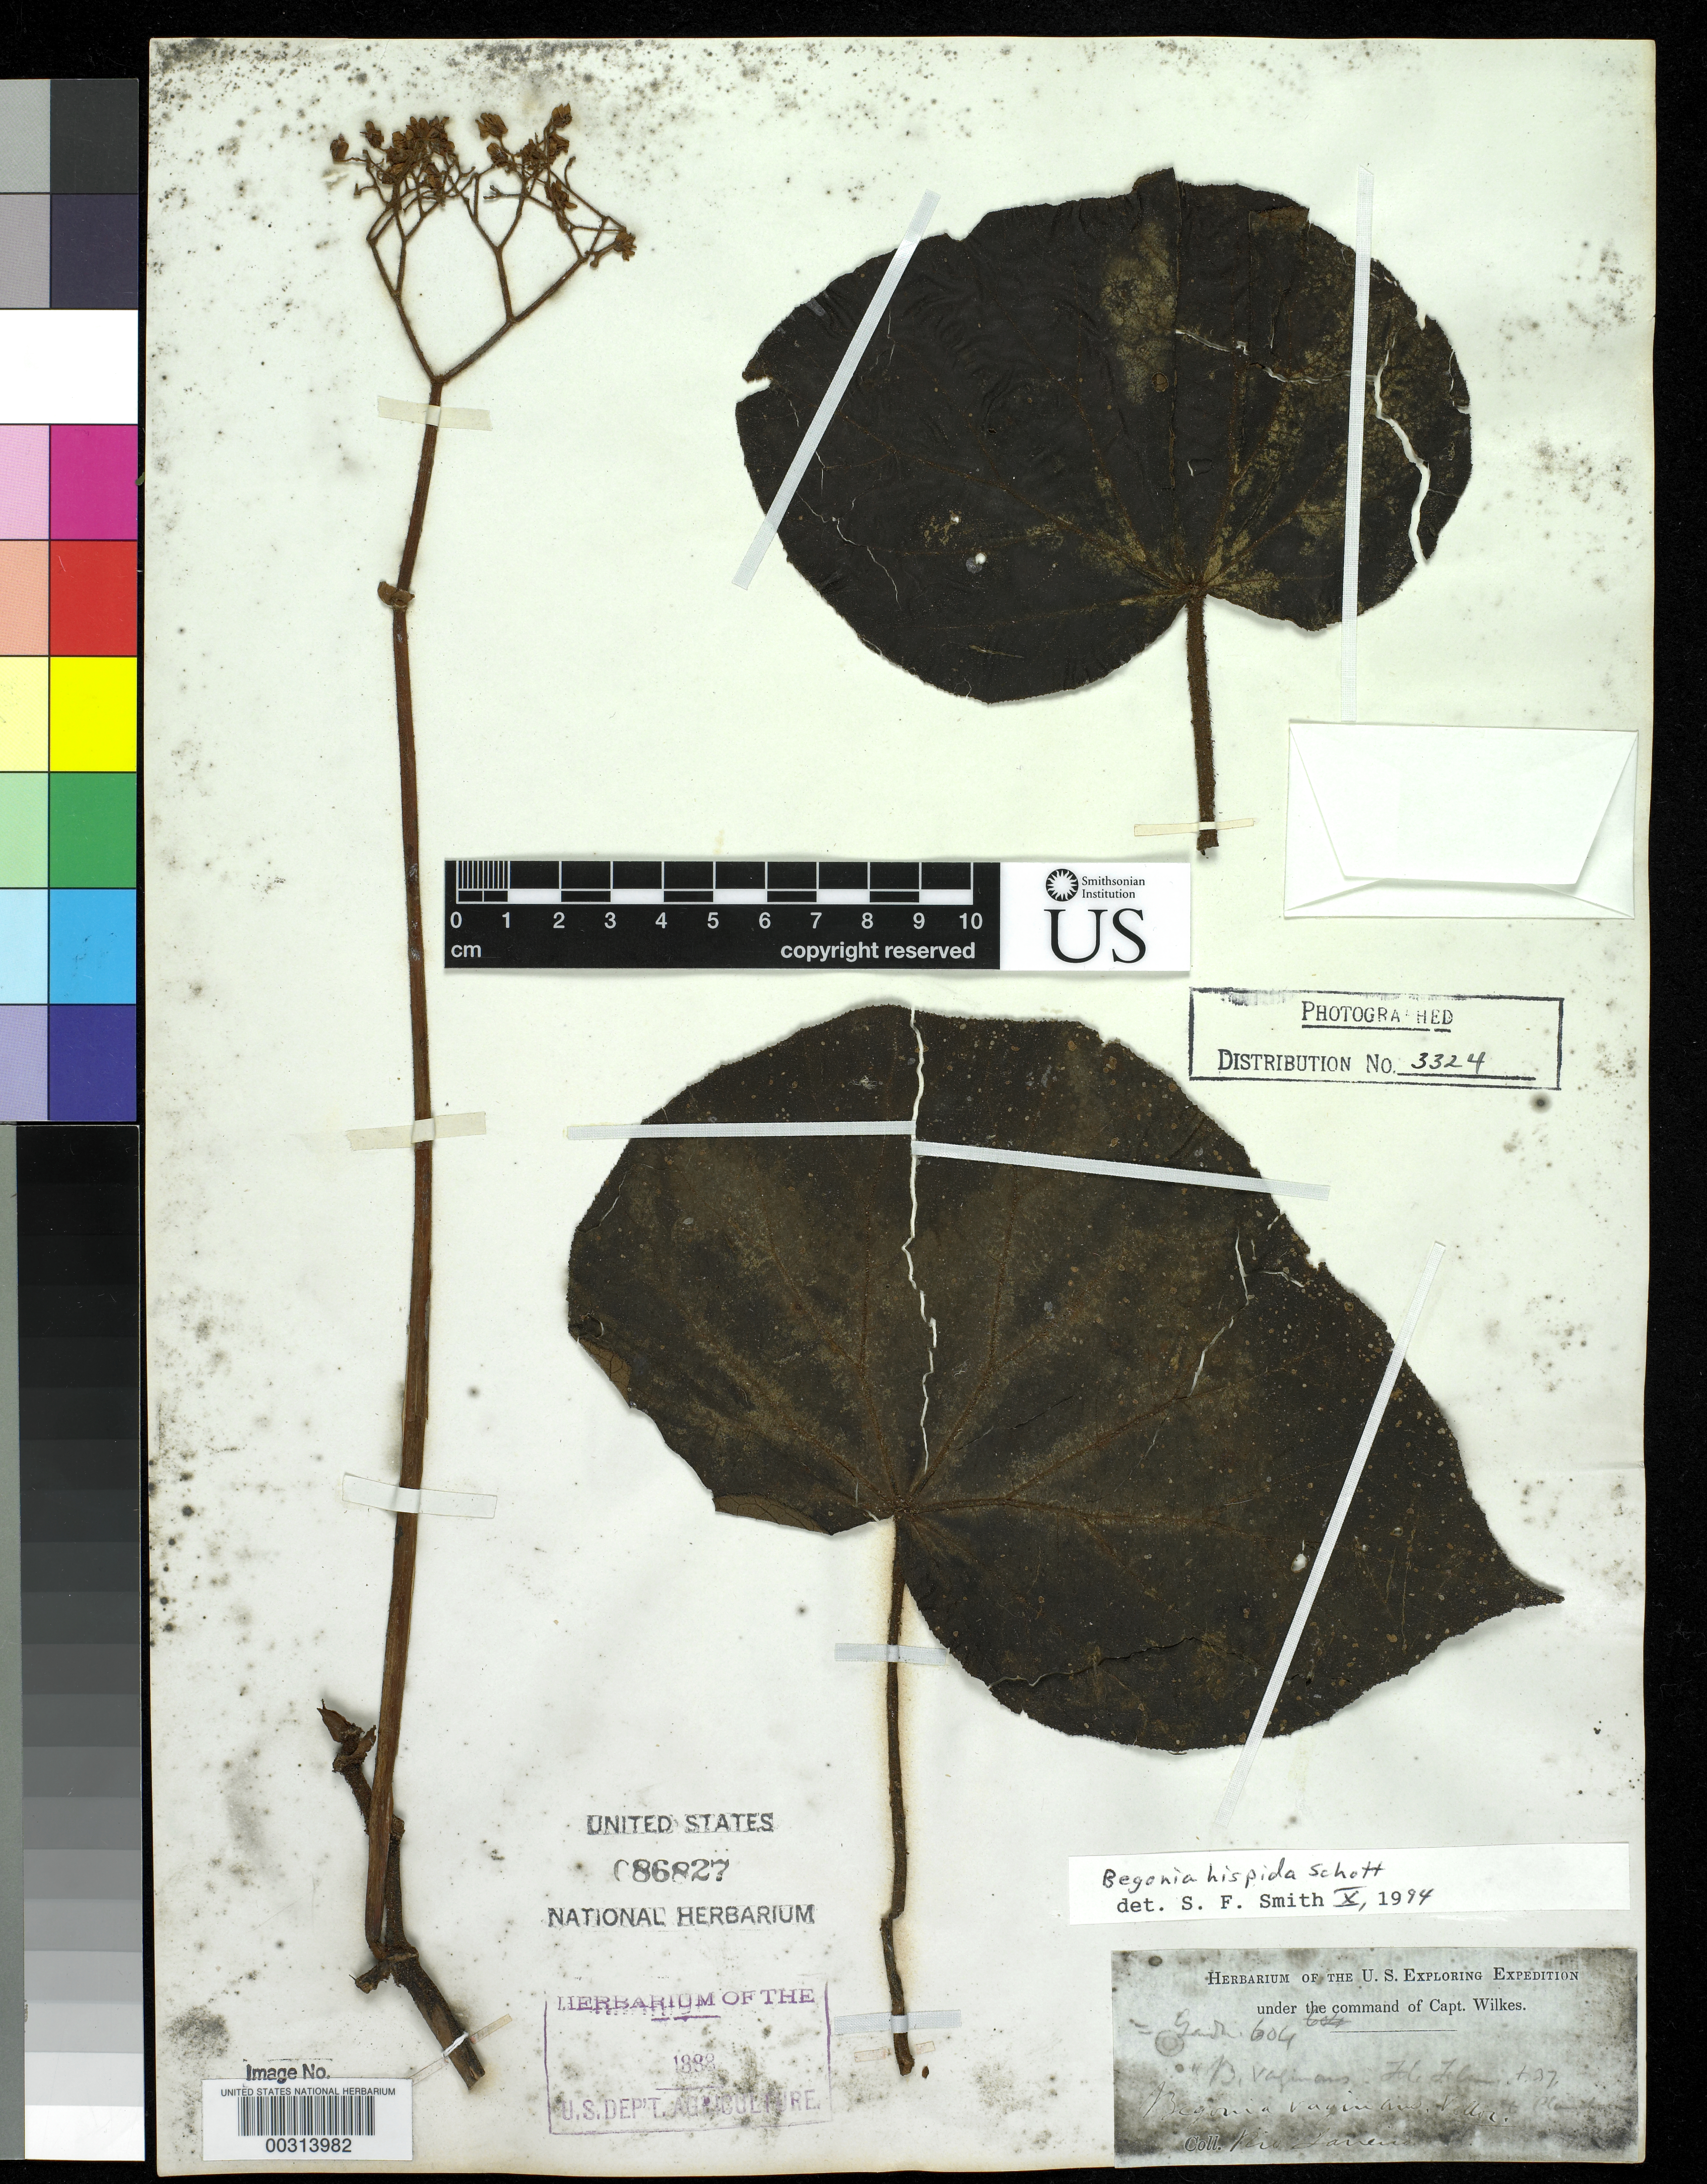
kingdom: Plantae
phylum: Tracheophyta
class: Magnoliopsida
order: Cucurbitales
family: Begoniaceae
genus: Begonia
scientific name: Begonia itaguassuensis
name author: Brade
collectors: Wilkes Explor. Exped.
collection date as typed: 1838 to -- --- 1842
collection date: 1838/1842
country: Brazil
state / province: Minas Gerais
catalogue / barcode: US 86827